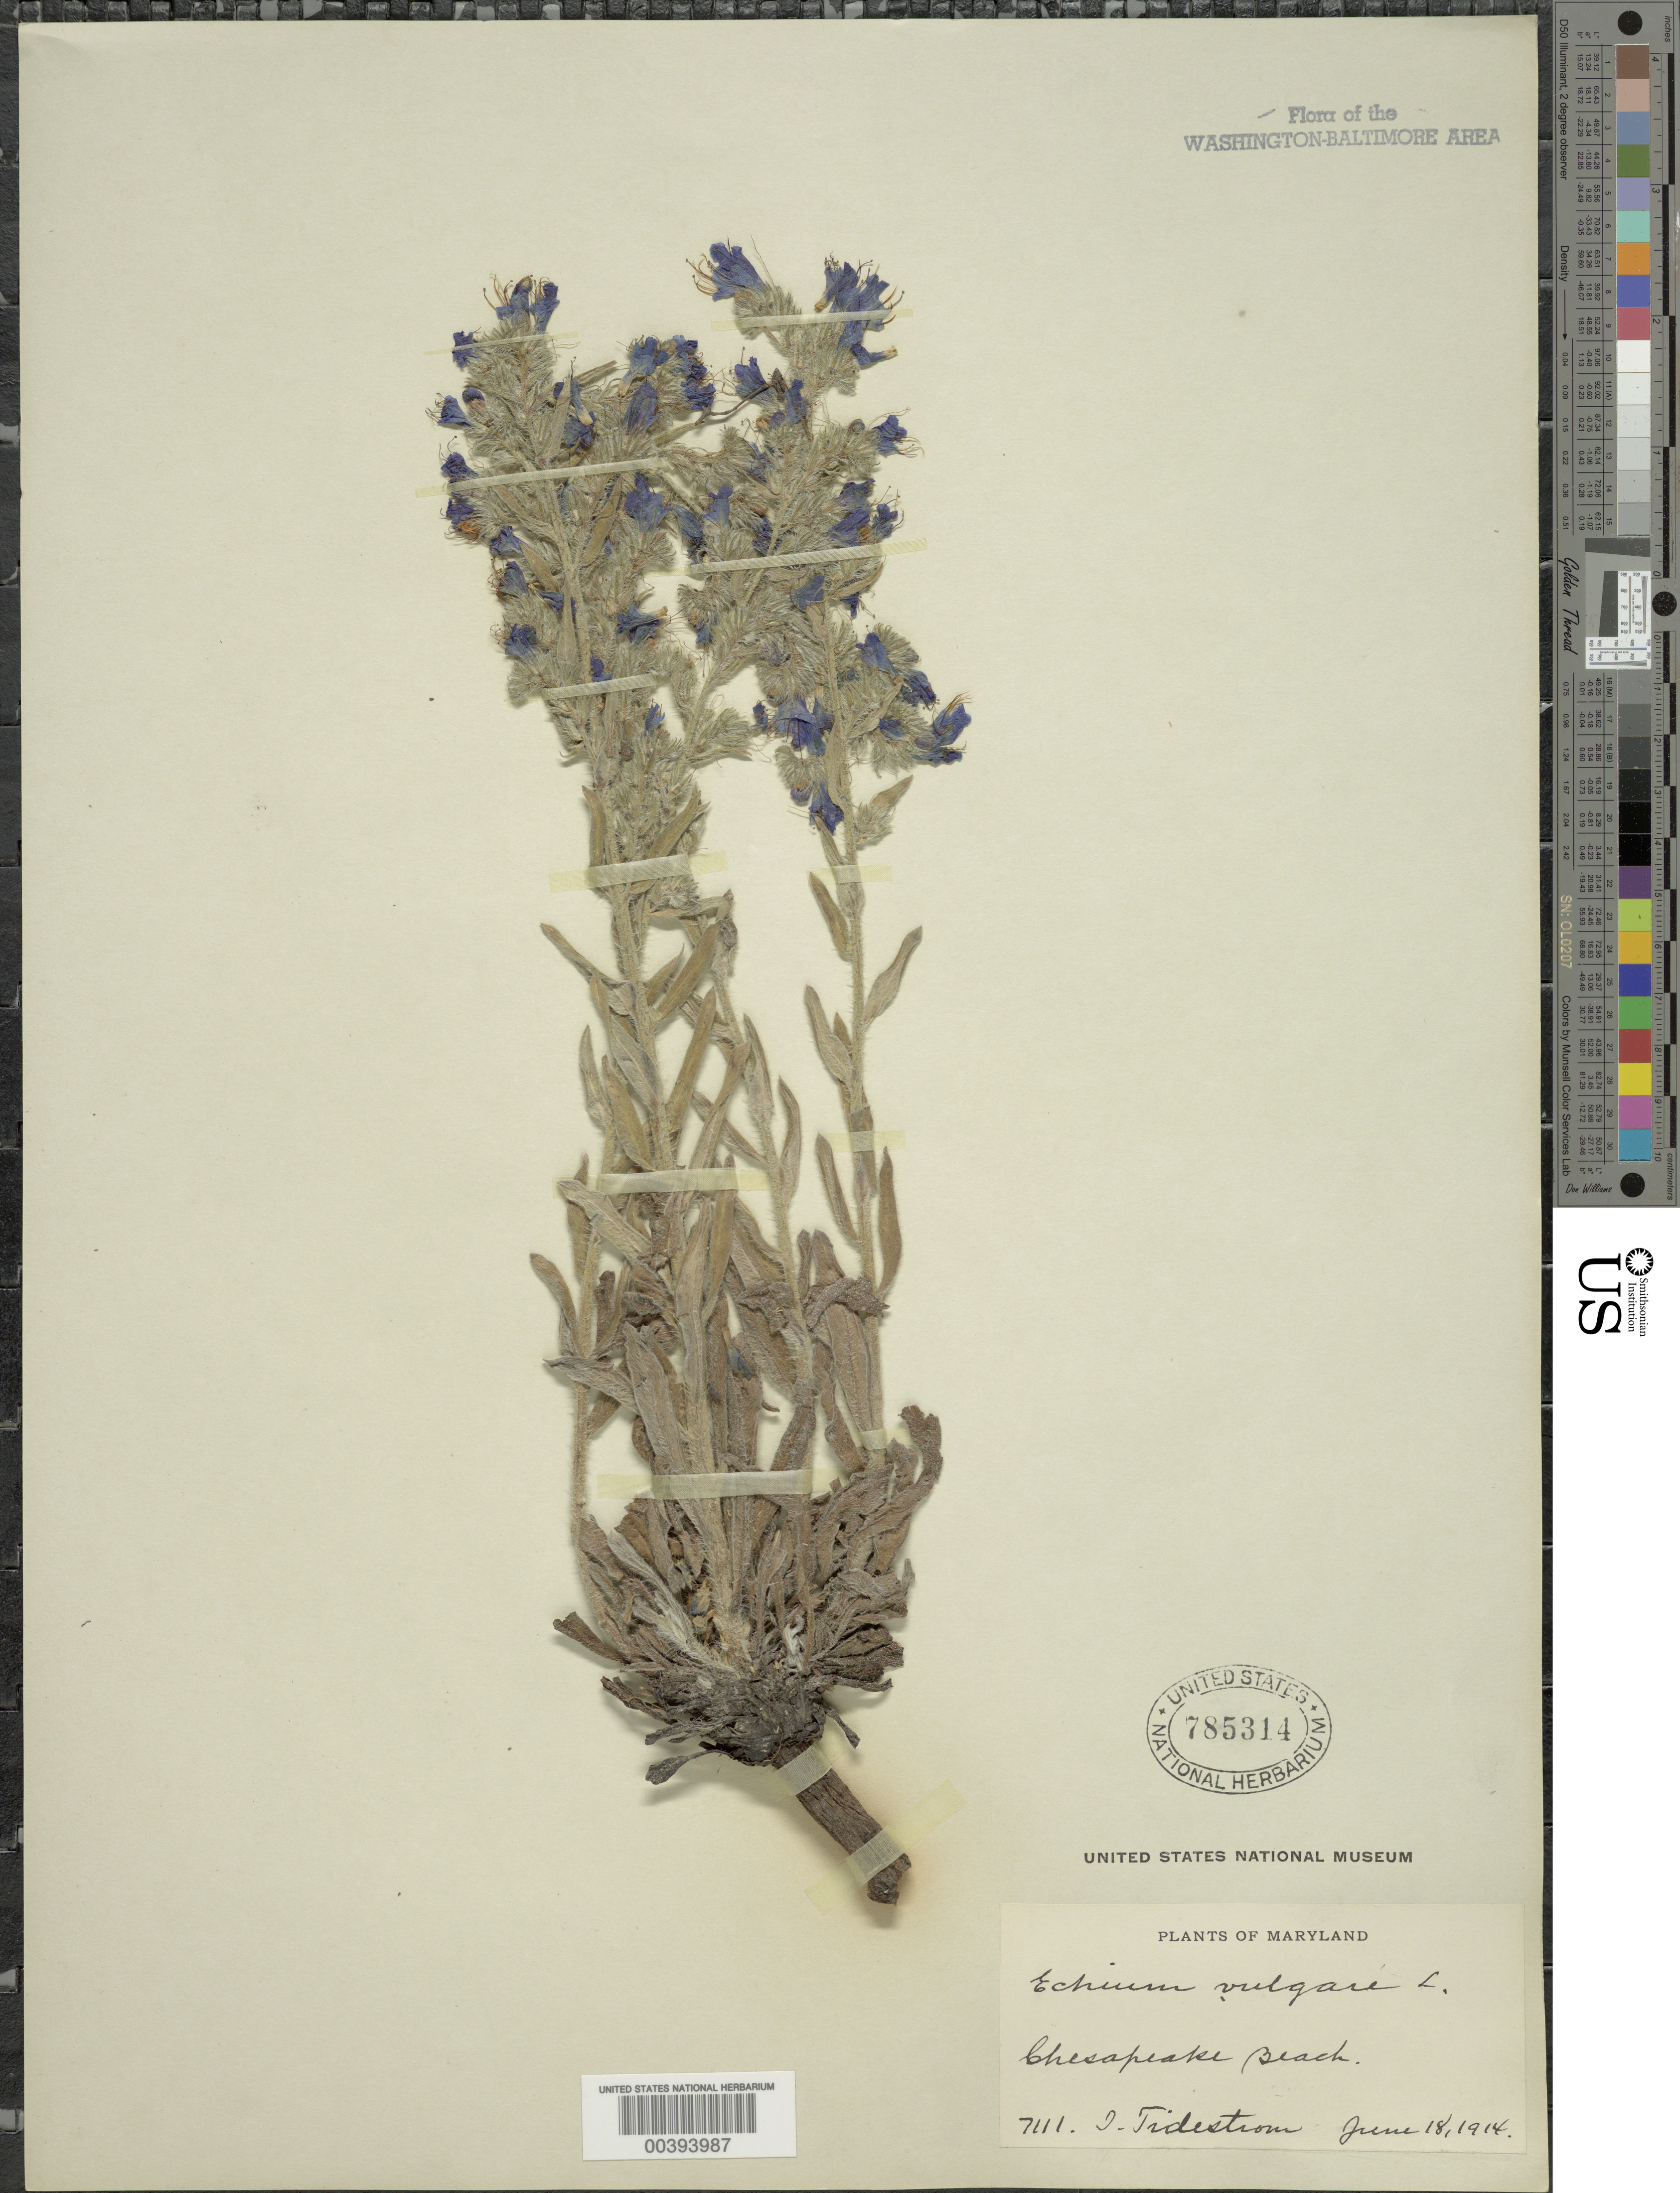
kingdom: Plantae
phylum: Tracheophyta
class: Magnoliopsida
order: Boraginales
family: Boraginaceae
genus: Echium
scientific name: Echium vulgare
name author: L.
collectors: I. F. Tidestrom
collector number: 7111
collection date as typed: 18 Jun 1914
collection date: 1914-06-18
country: United States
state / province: Maryland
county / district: Calvert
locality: Chesapeake Beach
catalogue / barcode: US 785314